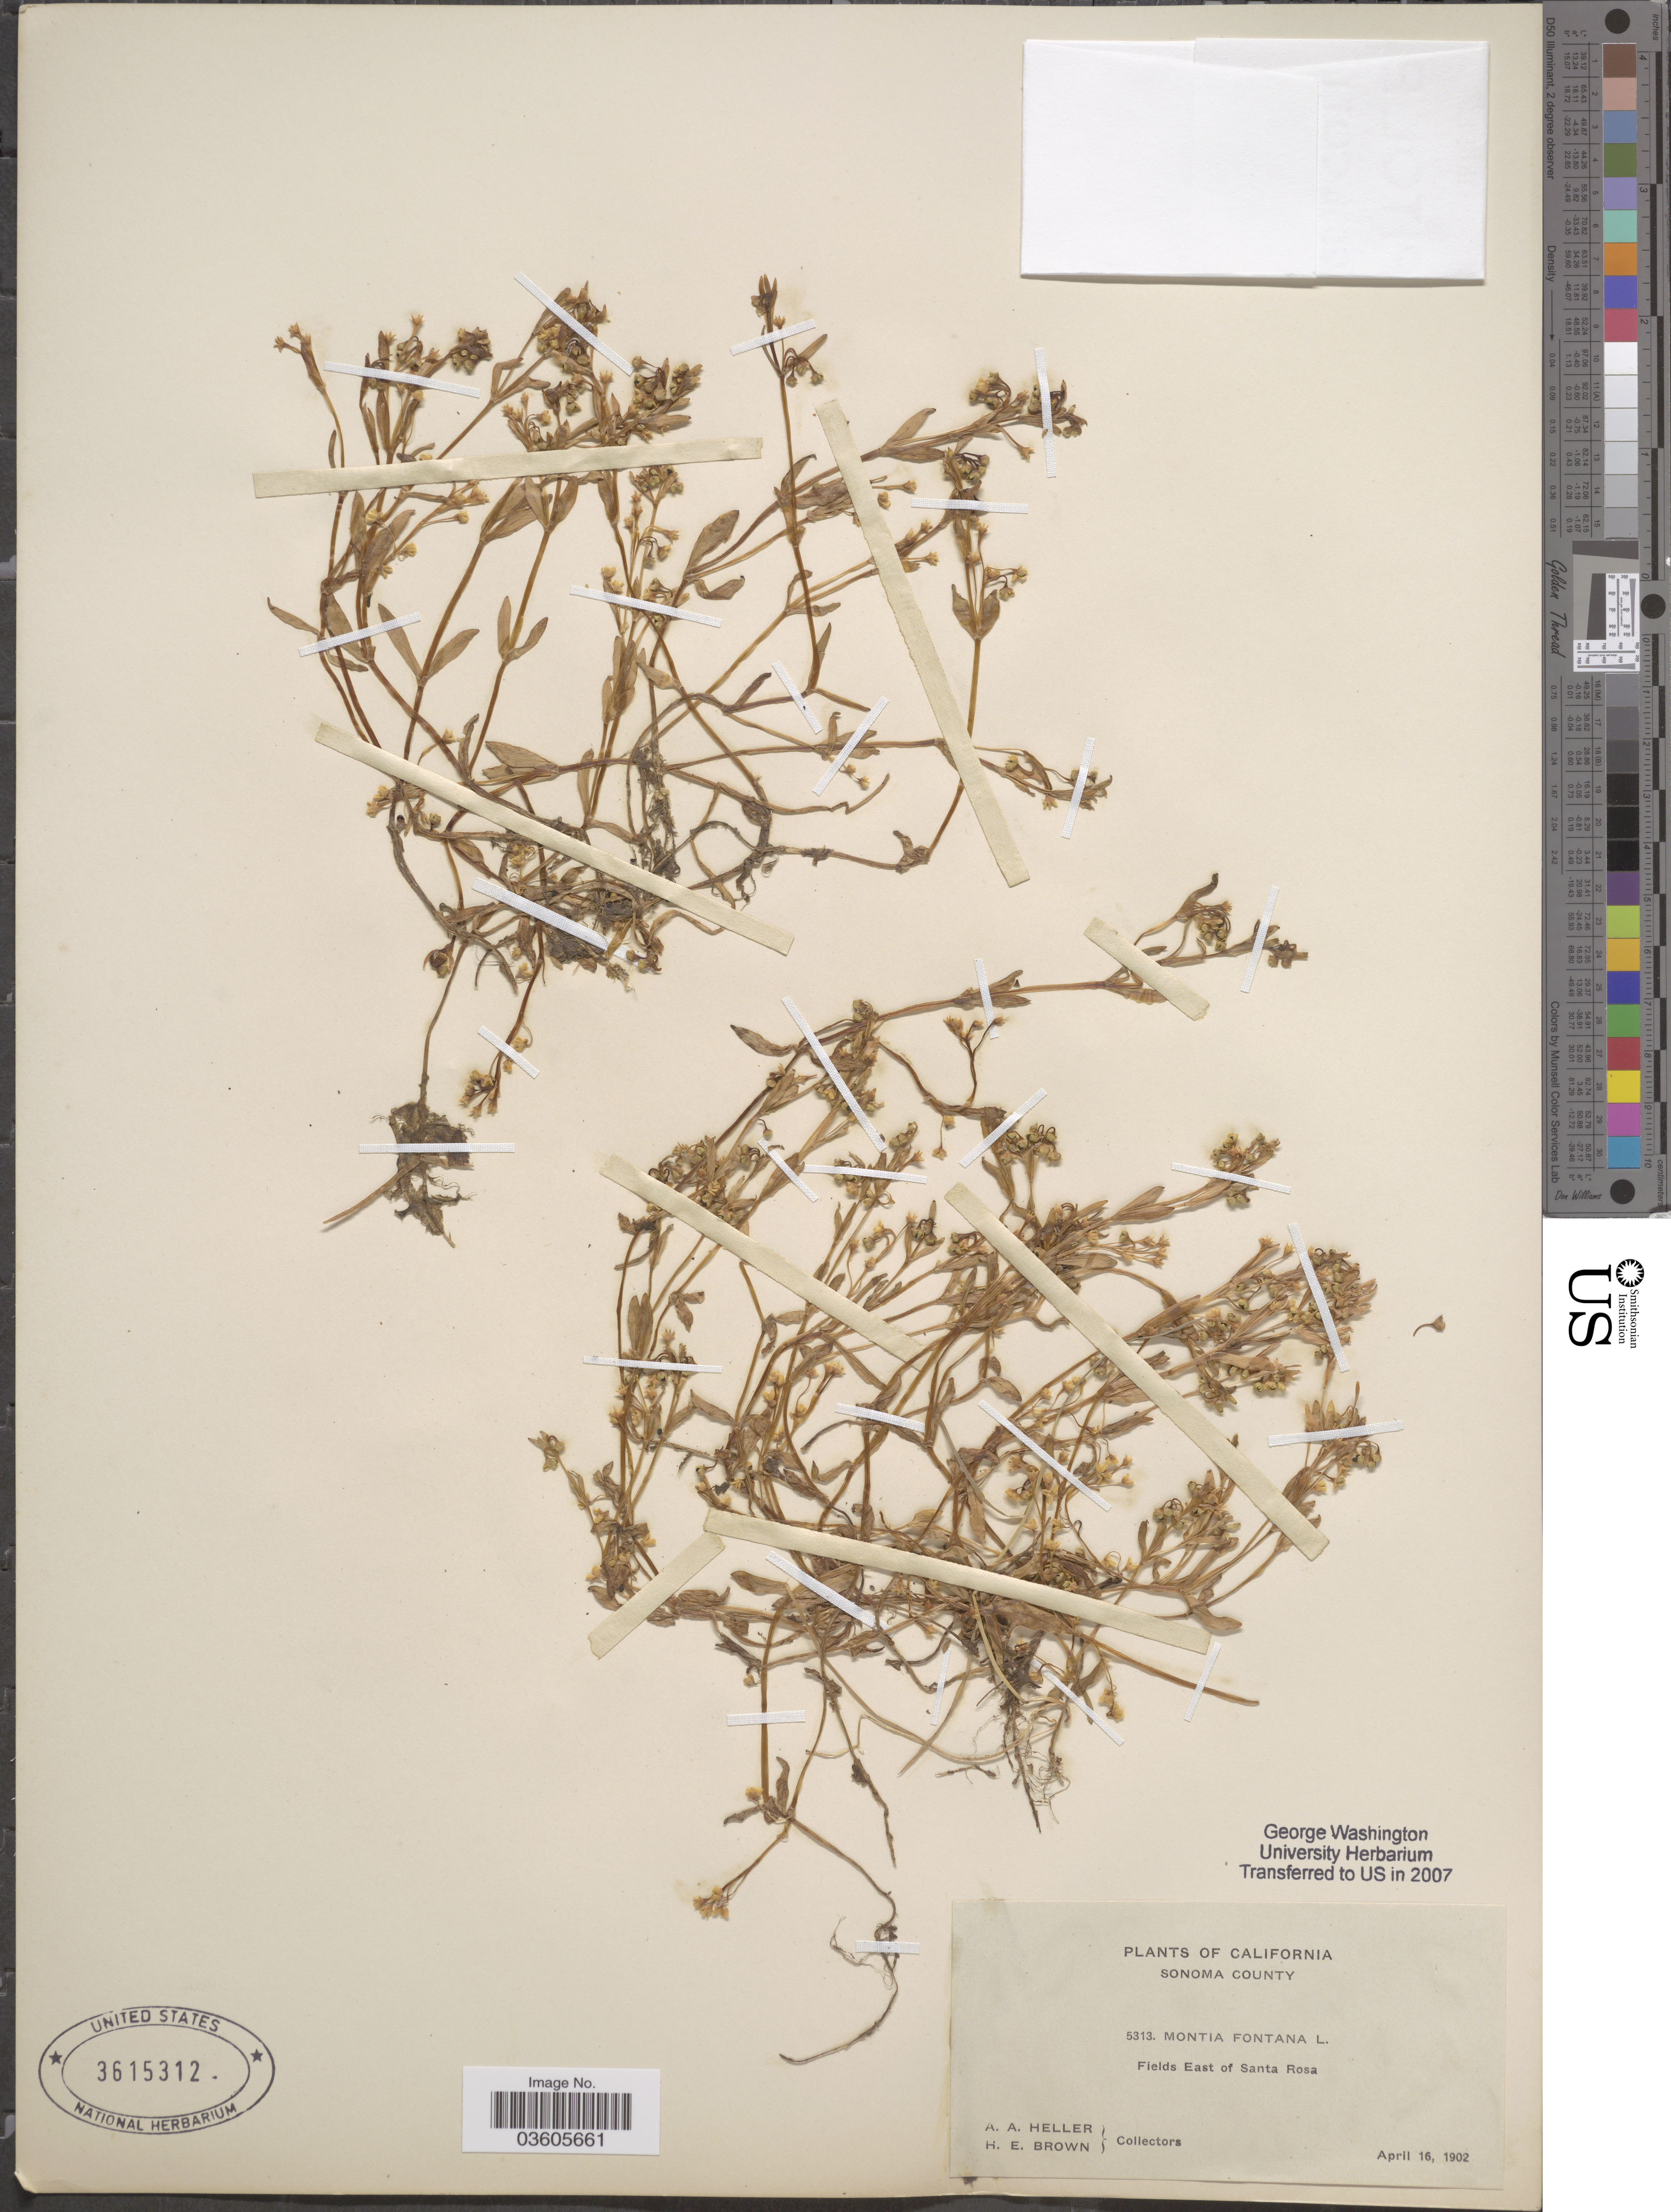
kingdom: Plantae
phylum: Tracheophyta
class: Magnoliopsida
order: Caryophyllales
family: Montiaceae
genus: Montia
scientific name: Montia fontana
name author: L.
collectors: A. A. Heller & H. E. Brown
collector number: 5313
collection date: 1902-04-16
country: United States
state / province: California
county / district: Sonoma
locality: Sonoma County. Fields East of Santa Rosa.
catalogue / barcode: US 3615312